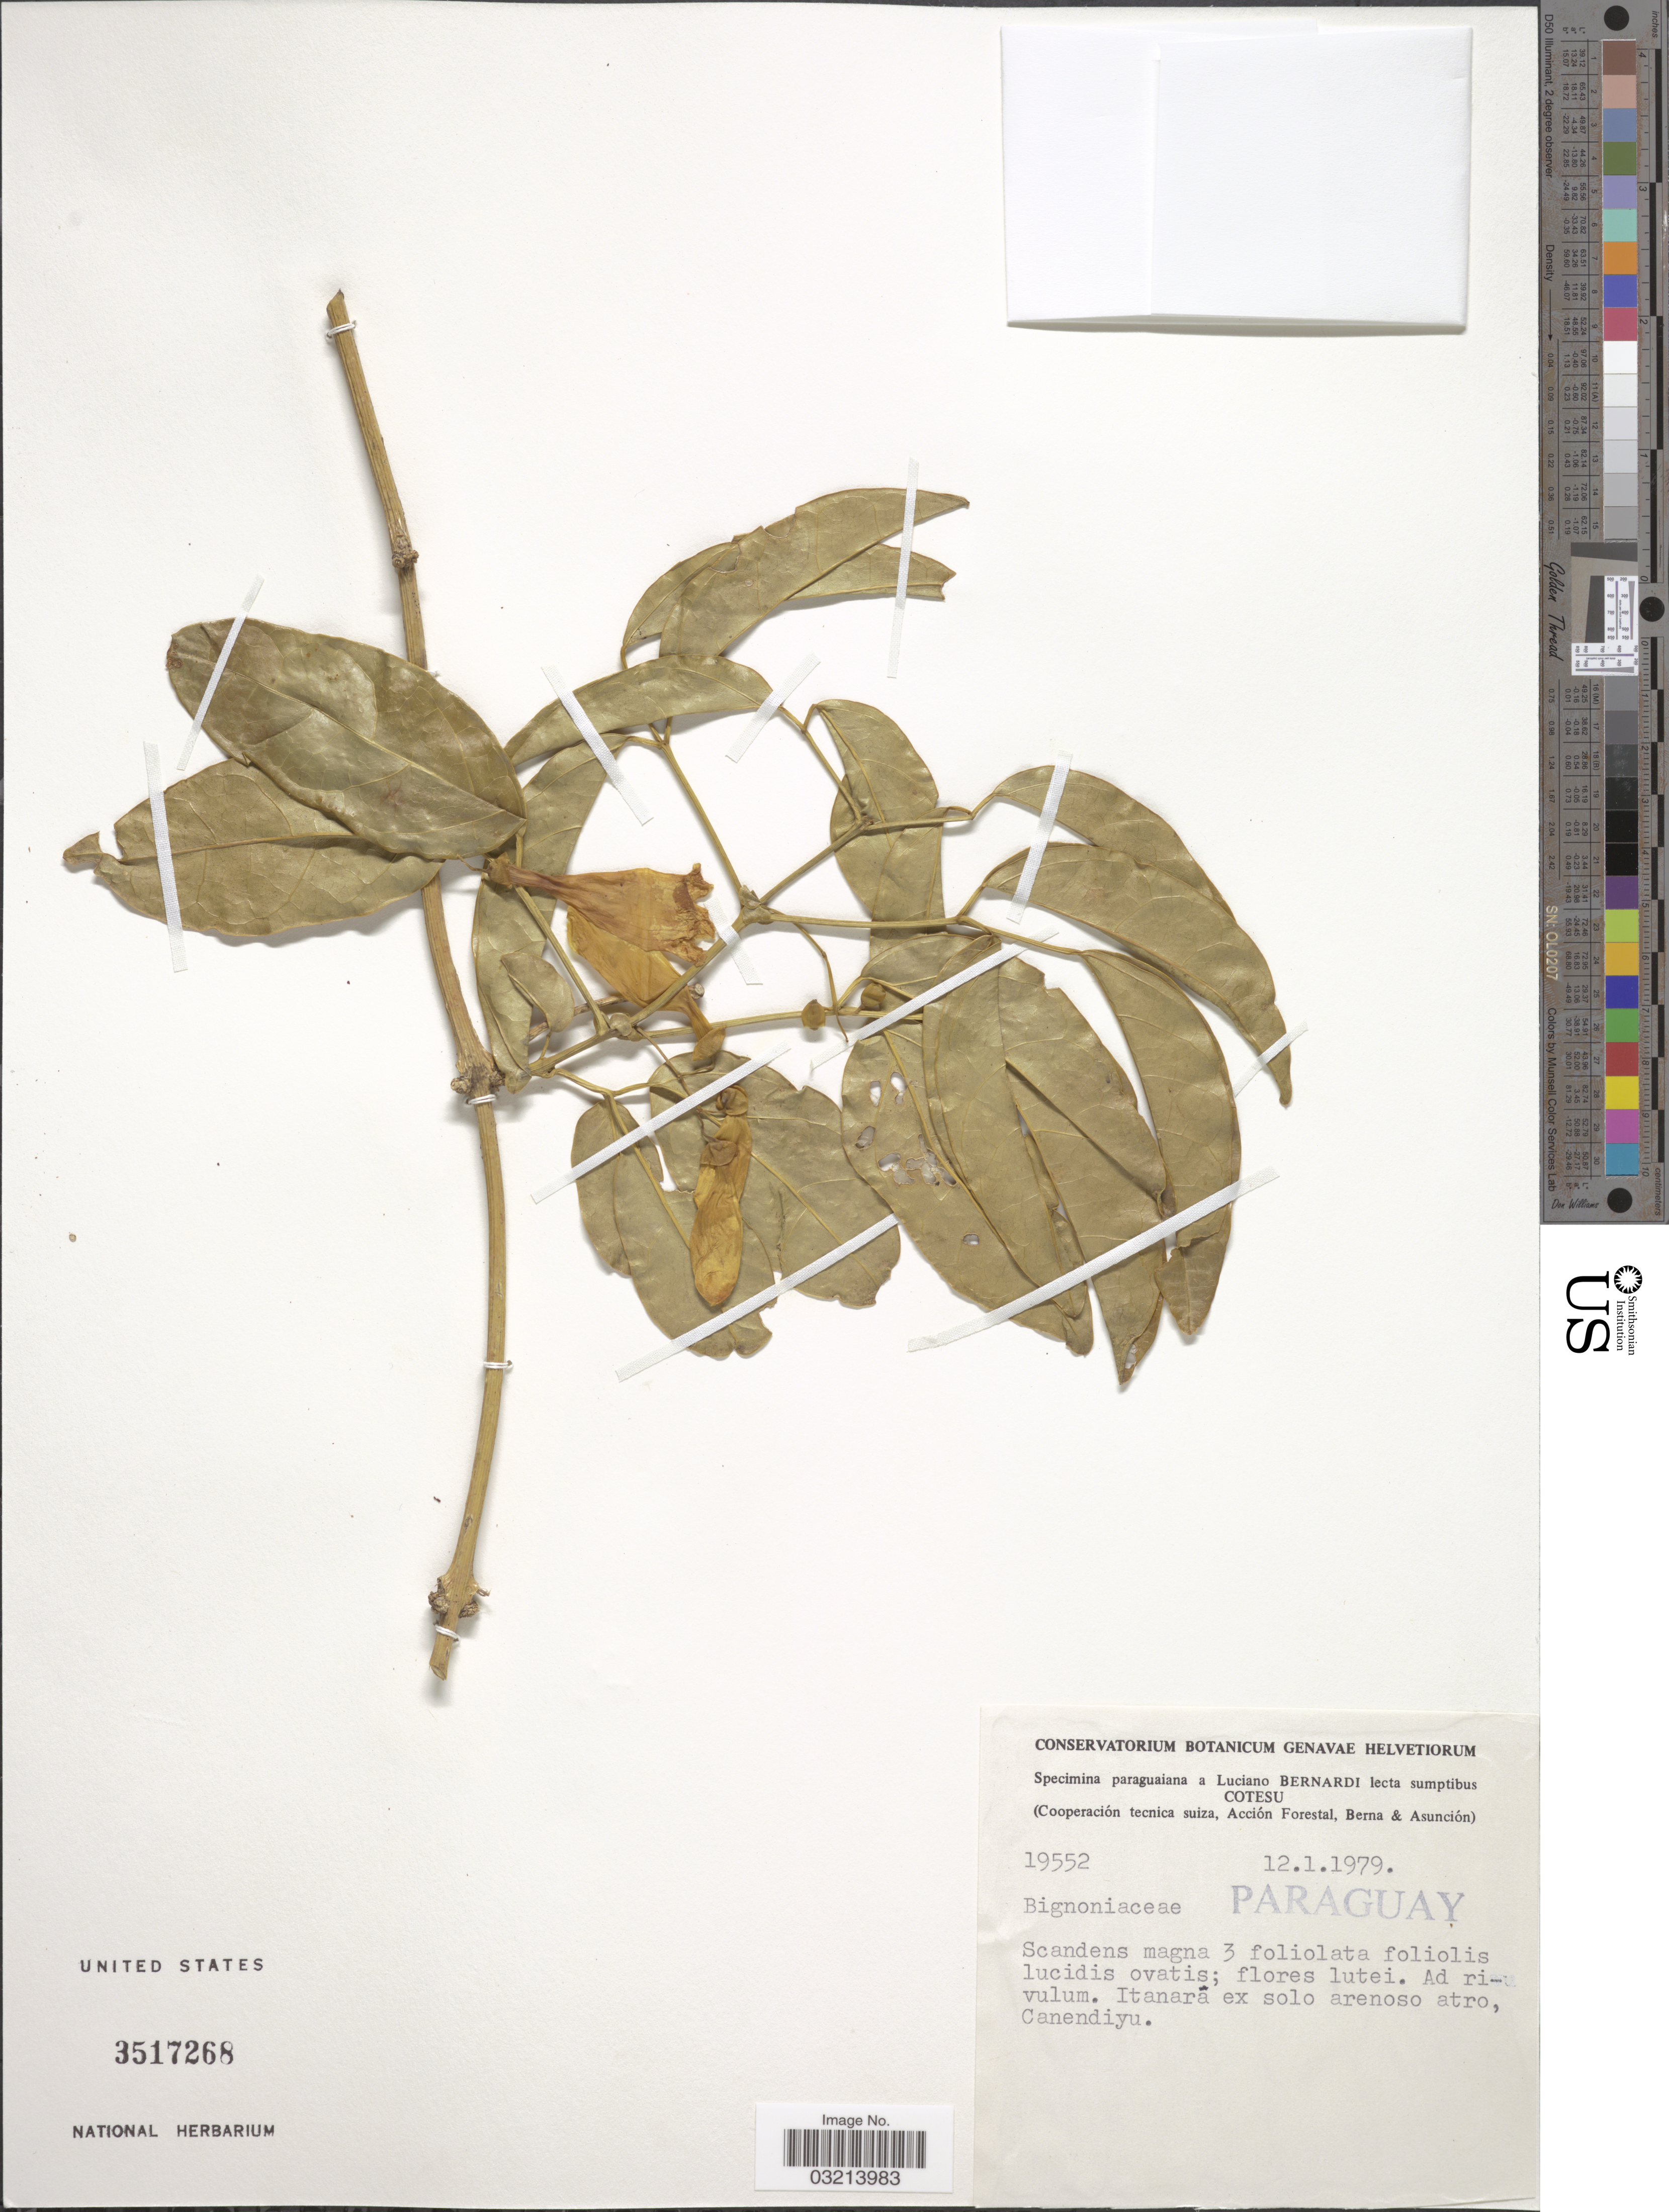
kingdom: Plantae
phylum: Tracheophyta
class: Magnoliopsida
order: Lamiales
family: Bignoniaceae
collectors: L. Bernardi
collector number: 19552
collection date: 1979-01-12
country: Paraguay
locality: Itanará ex solo arenoso atro, Canendiyu.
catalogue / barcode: US 3517268